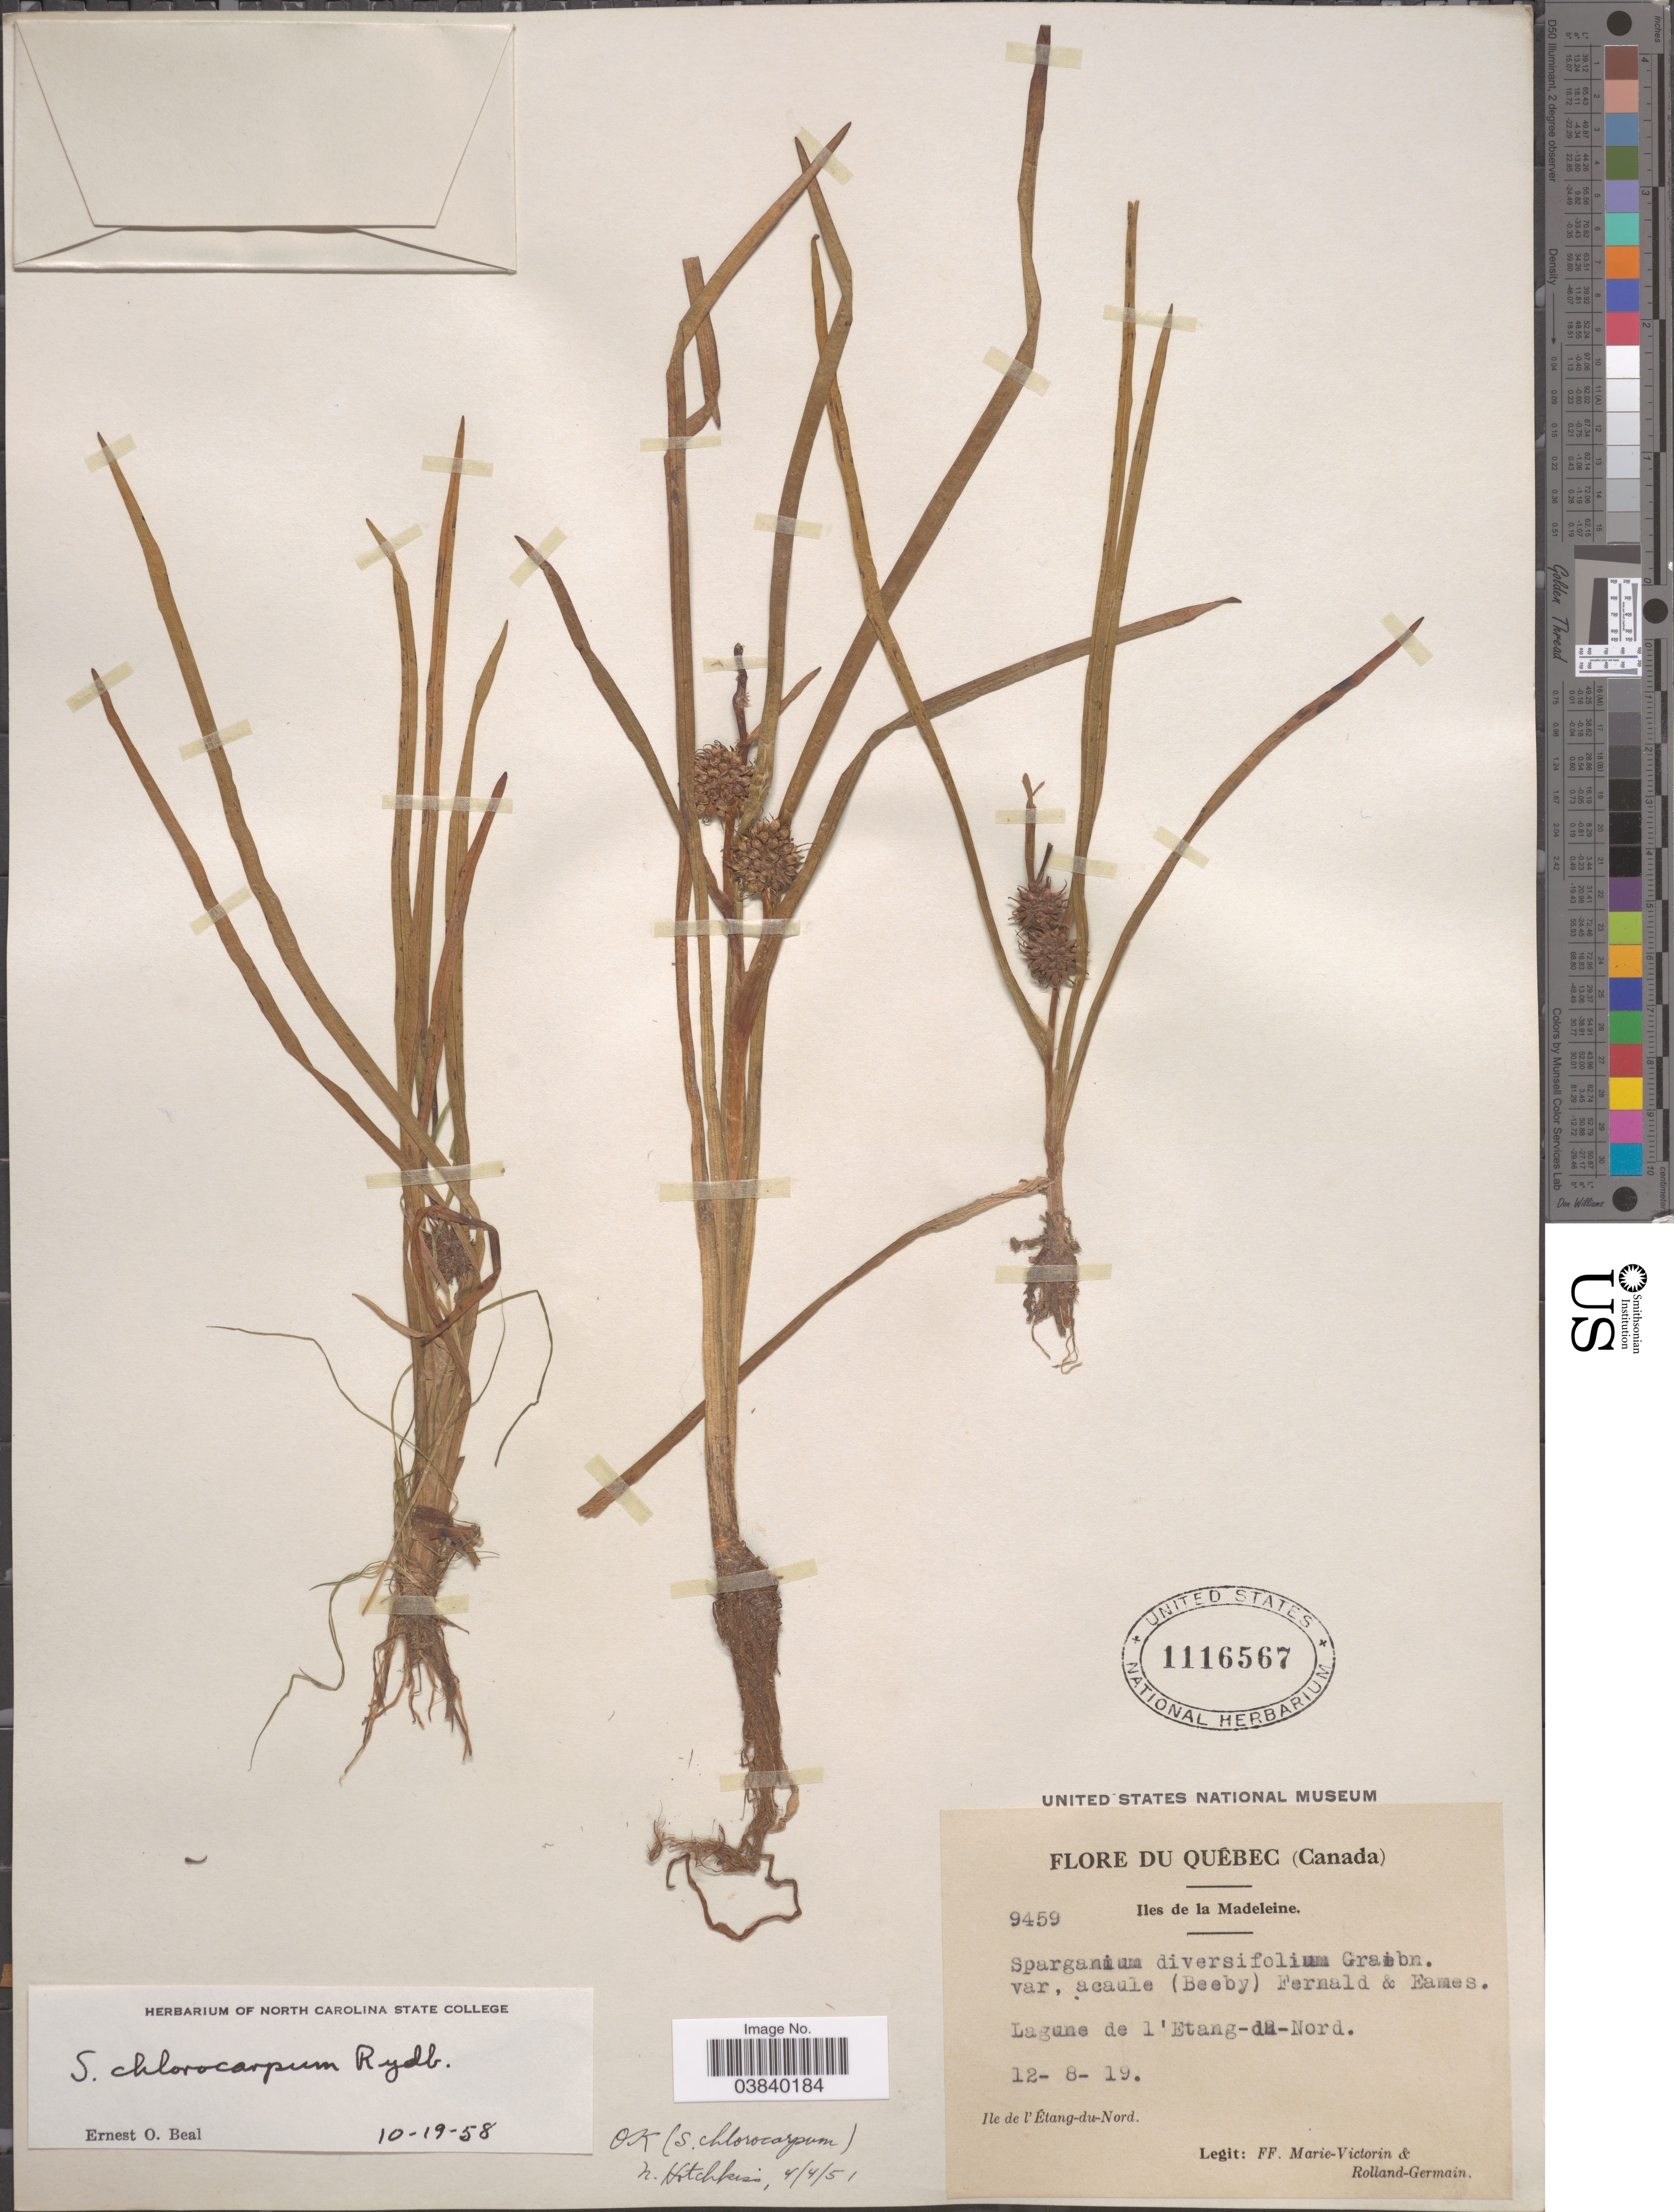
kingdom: Plantae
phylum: Tracheophyta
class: Liliopsida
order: Poales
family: Typhaceae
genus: Sparganium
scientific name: Sparganium chlorocarpum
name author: Rydb.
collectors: F. Marie-Victorin & Rolland-Germain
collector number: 9459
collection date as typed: Transcribed d/m/y: 12/8/19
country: Canada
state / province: Quebec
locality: Iles de la Madeleine. Laguna de l'Etang-du-Nord. Ile de l'Étang-du-Nord.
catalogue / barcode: US 1116567